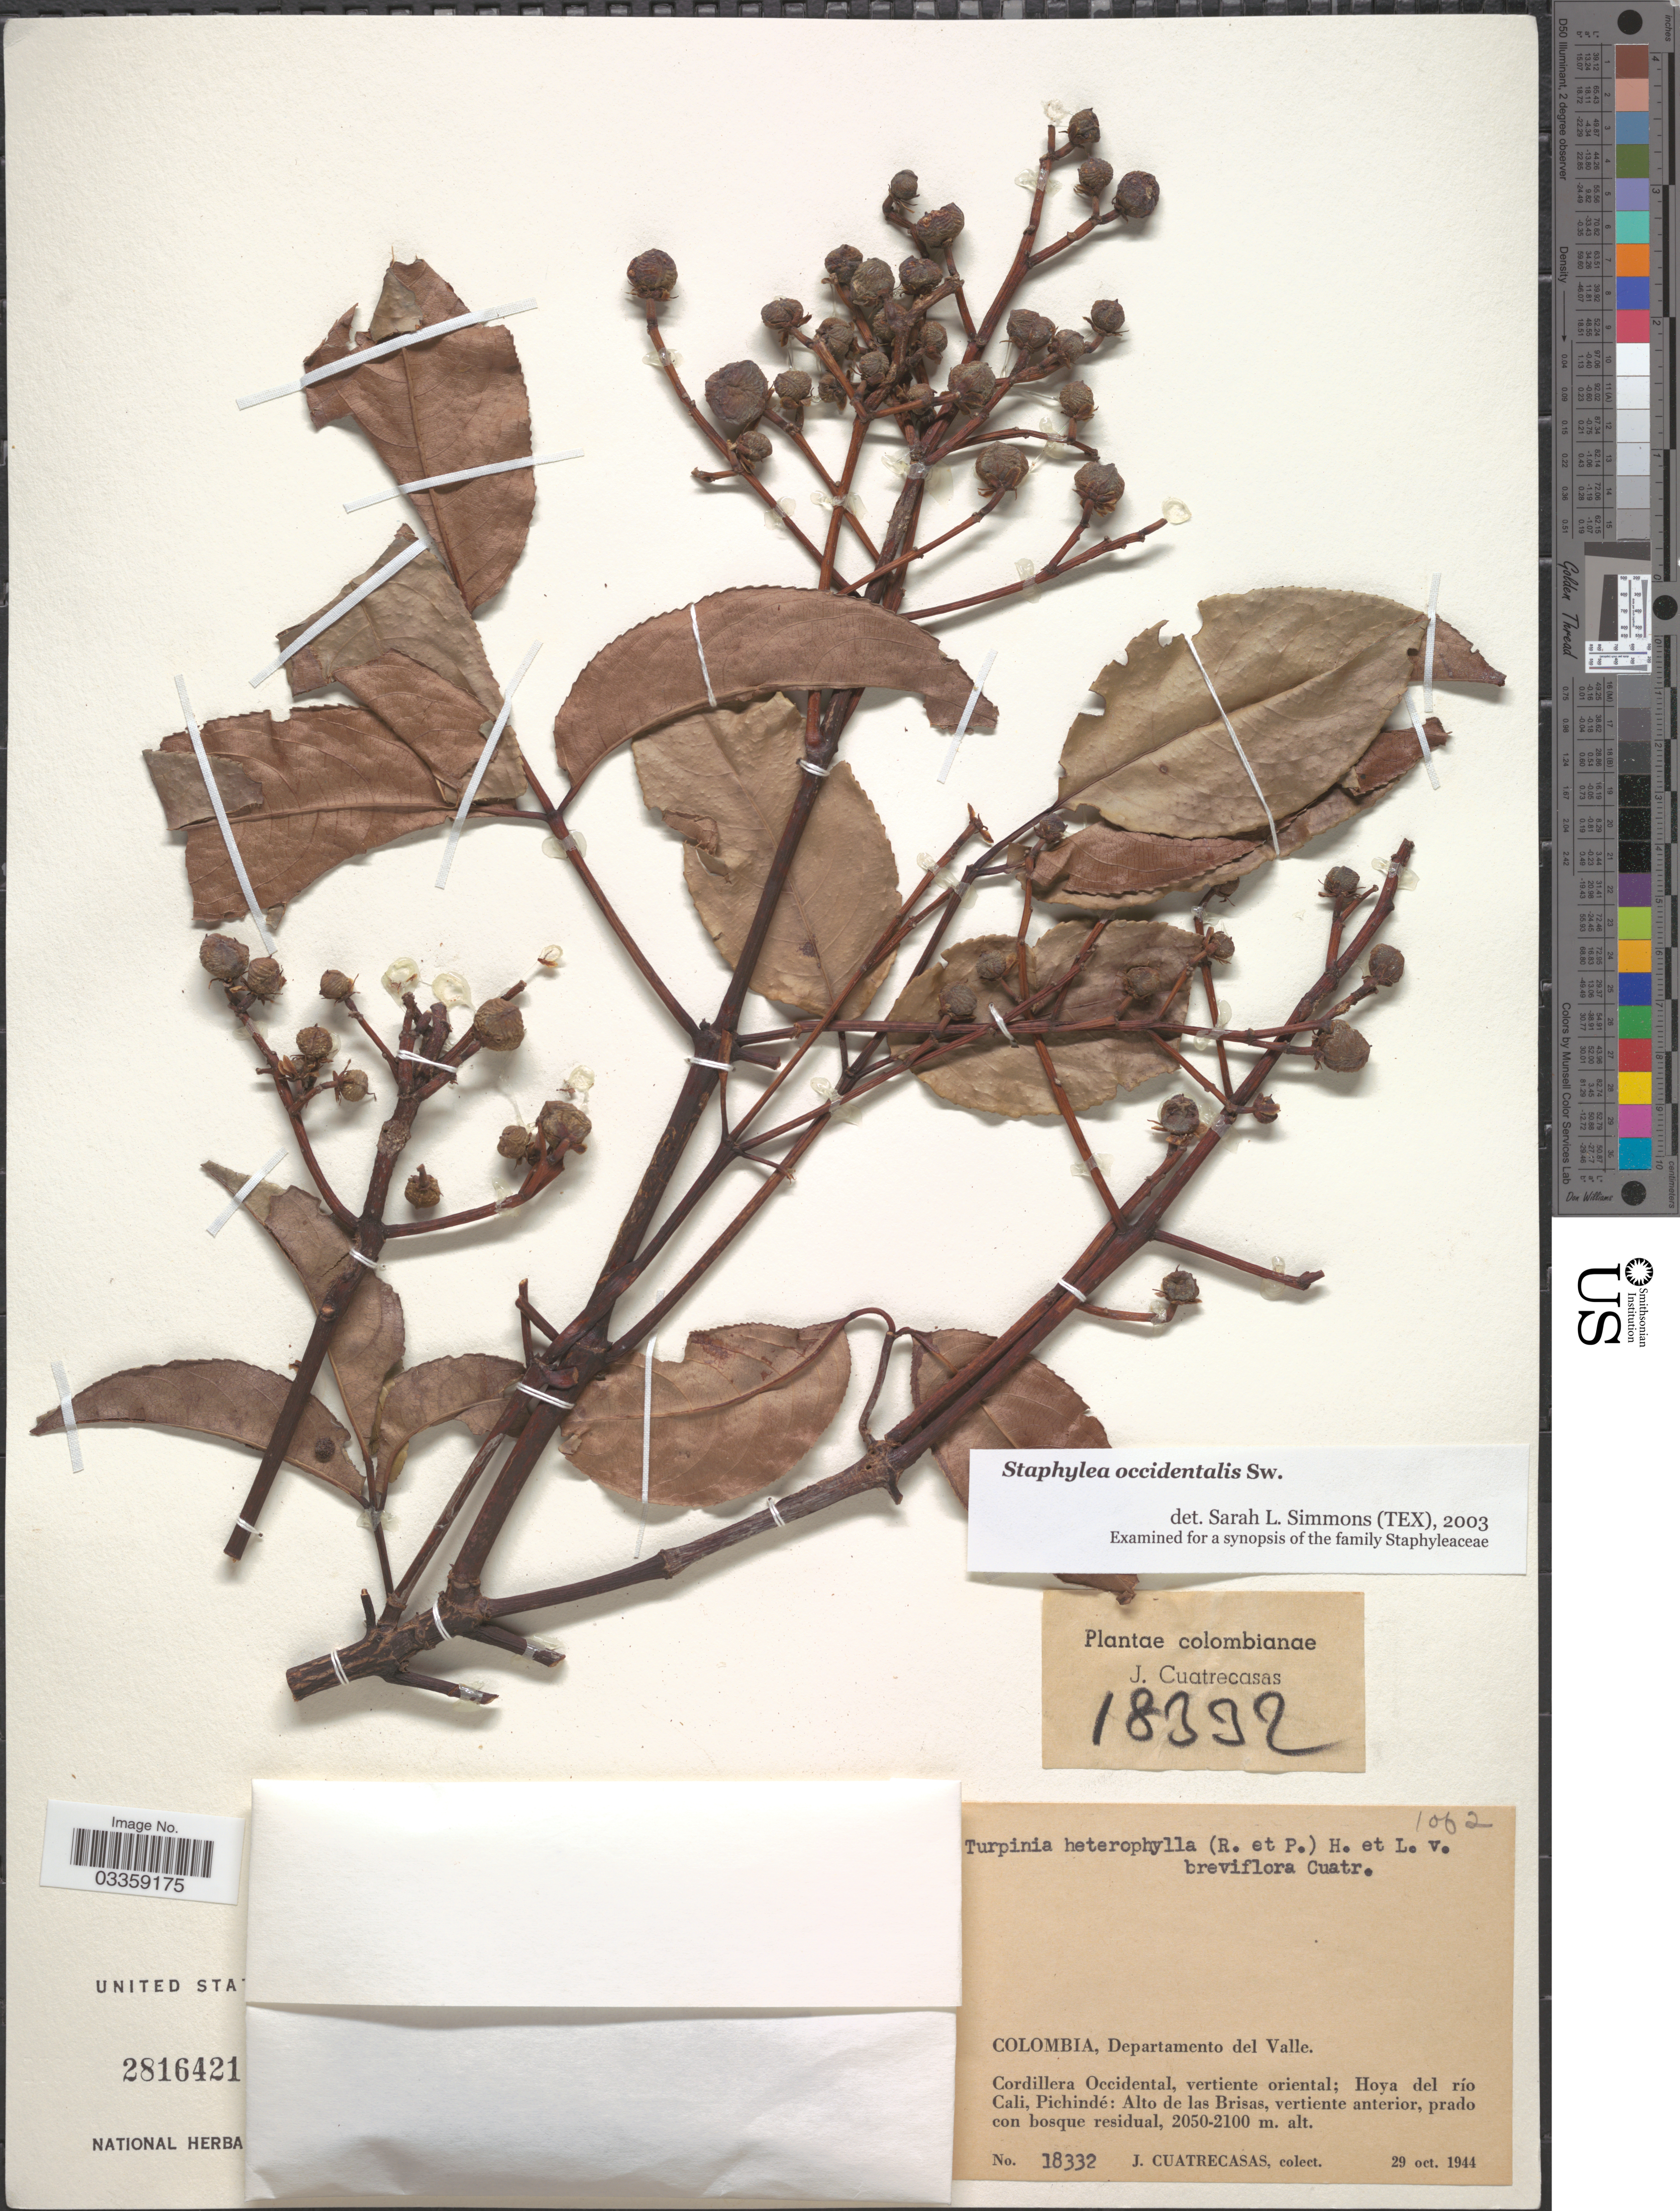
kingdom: Plantae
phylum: Tracheophyta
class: Magnoliopsida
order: Crossosomatales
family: Staphyleaceae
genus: Turpinia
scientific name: Turpinia occidentalis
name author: (Sw.) G. Don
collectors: J. Cuatrecasas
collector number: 18332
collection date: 1944-10-29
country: Colombia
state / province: Valle del Cauca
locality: Departamento del Valle. Cordillera Occidental, vertiente oriental; Hoya del río Cali, Pichindé: Alto de las Brisas, vertiente anterior.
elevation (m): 2050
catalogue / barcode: US 2816421